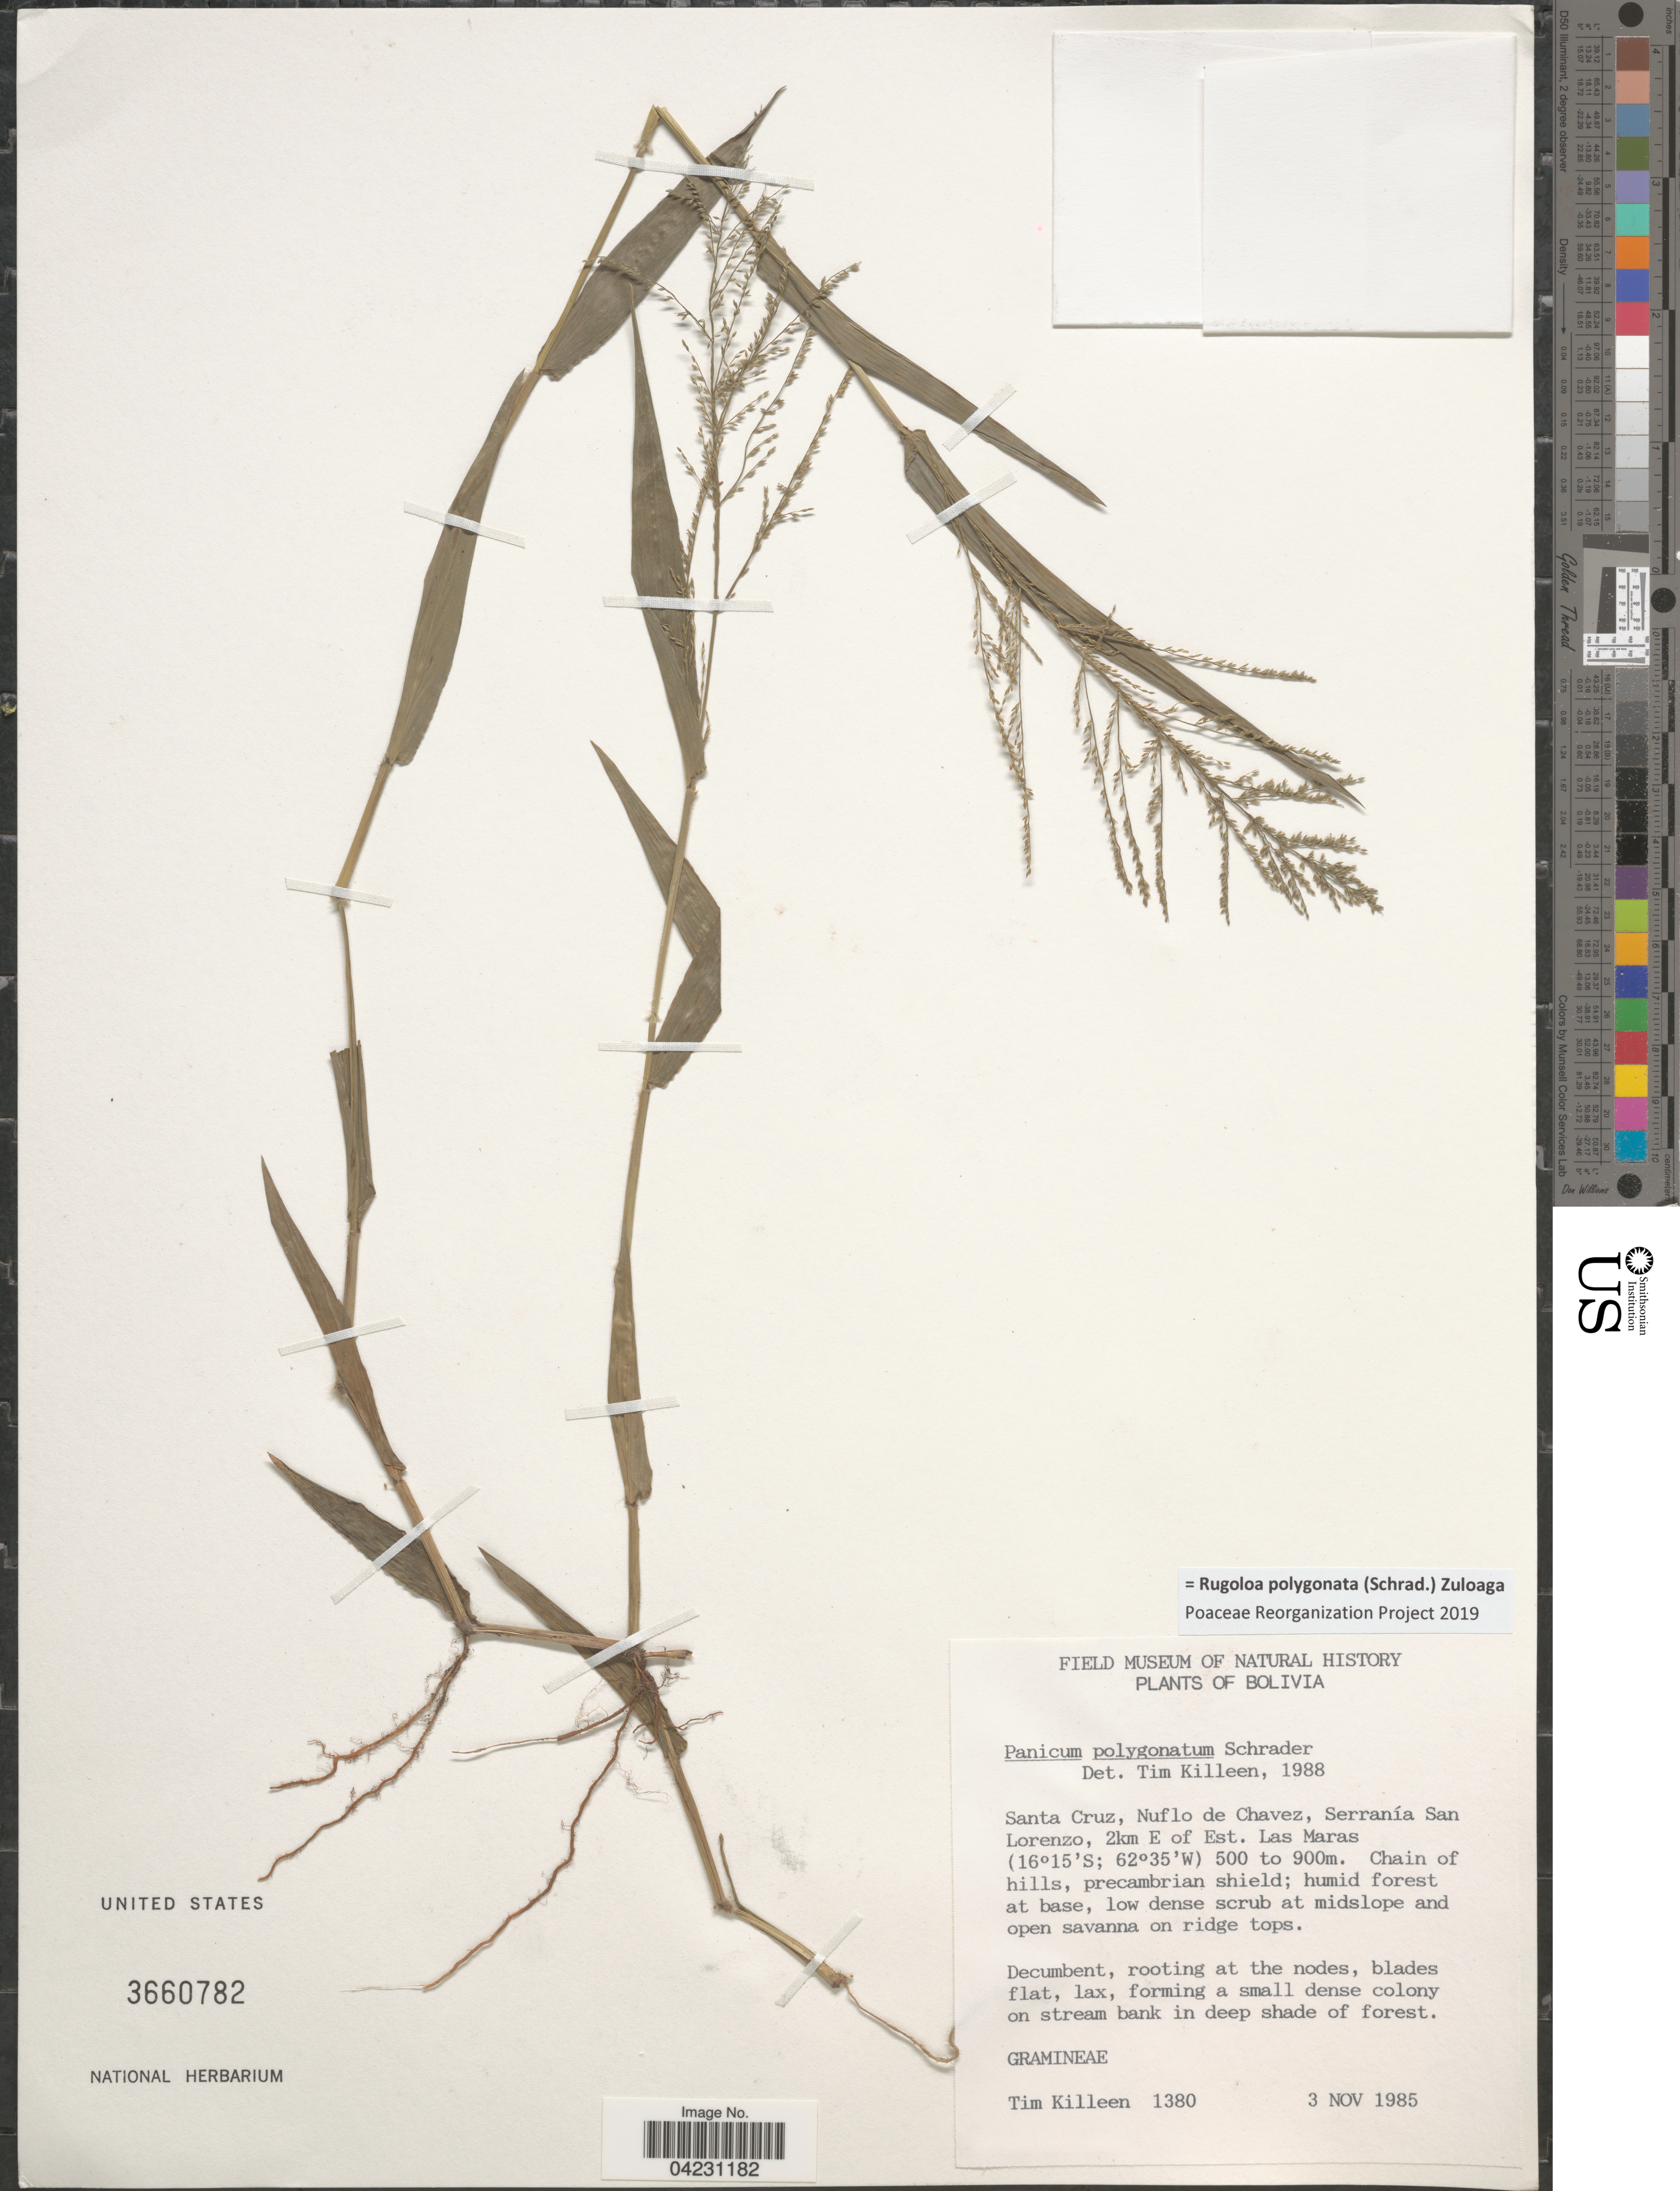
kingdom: Plantae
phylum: Tracheophyta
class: Liliopsida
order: Poales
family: Poaceae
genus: Rugoloa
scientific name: Rugoloa polygonata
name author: (Schrad.) Zuloaga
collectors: T. J. Killeen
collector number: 1380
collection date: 1985-11-03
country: Bolivia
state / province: Santa Cruz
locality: Nuflo de Chavez, Serranía San Lorenzo, 2km E of Est. Las Maras.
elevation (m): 500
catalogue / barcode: US 3660782